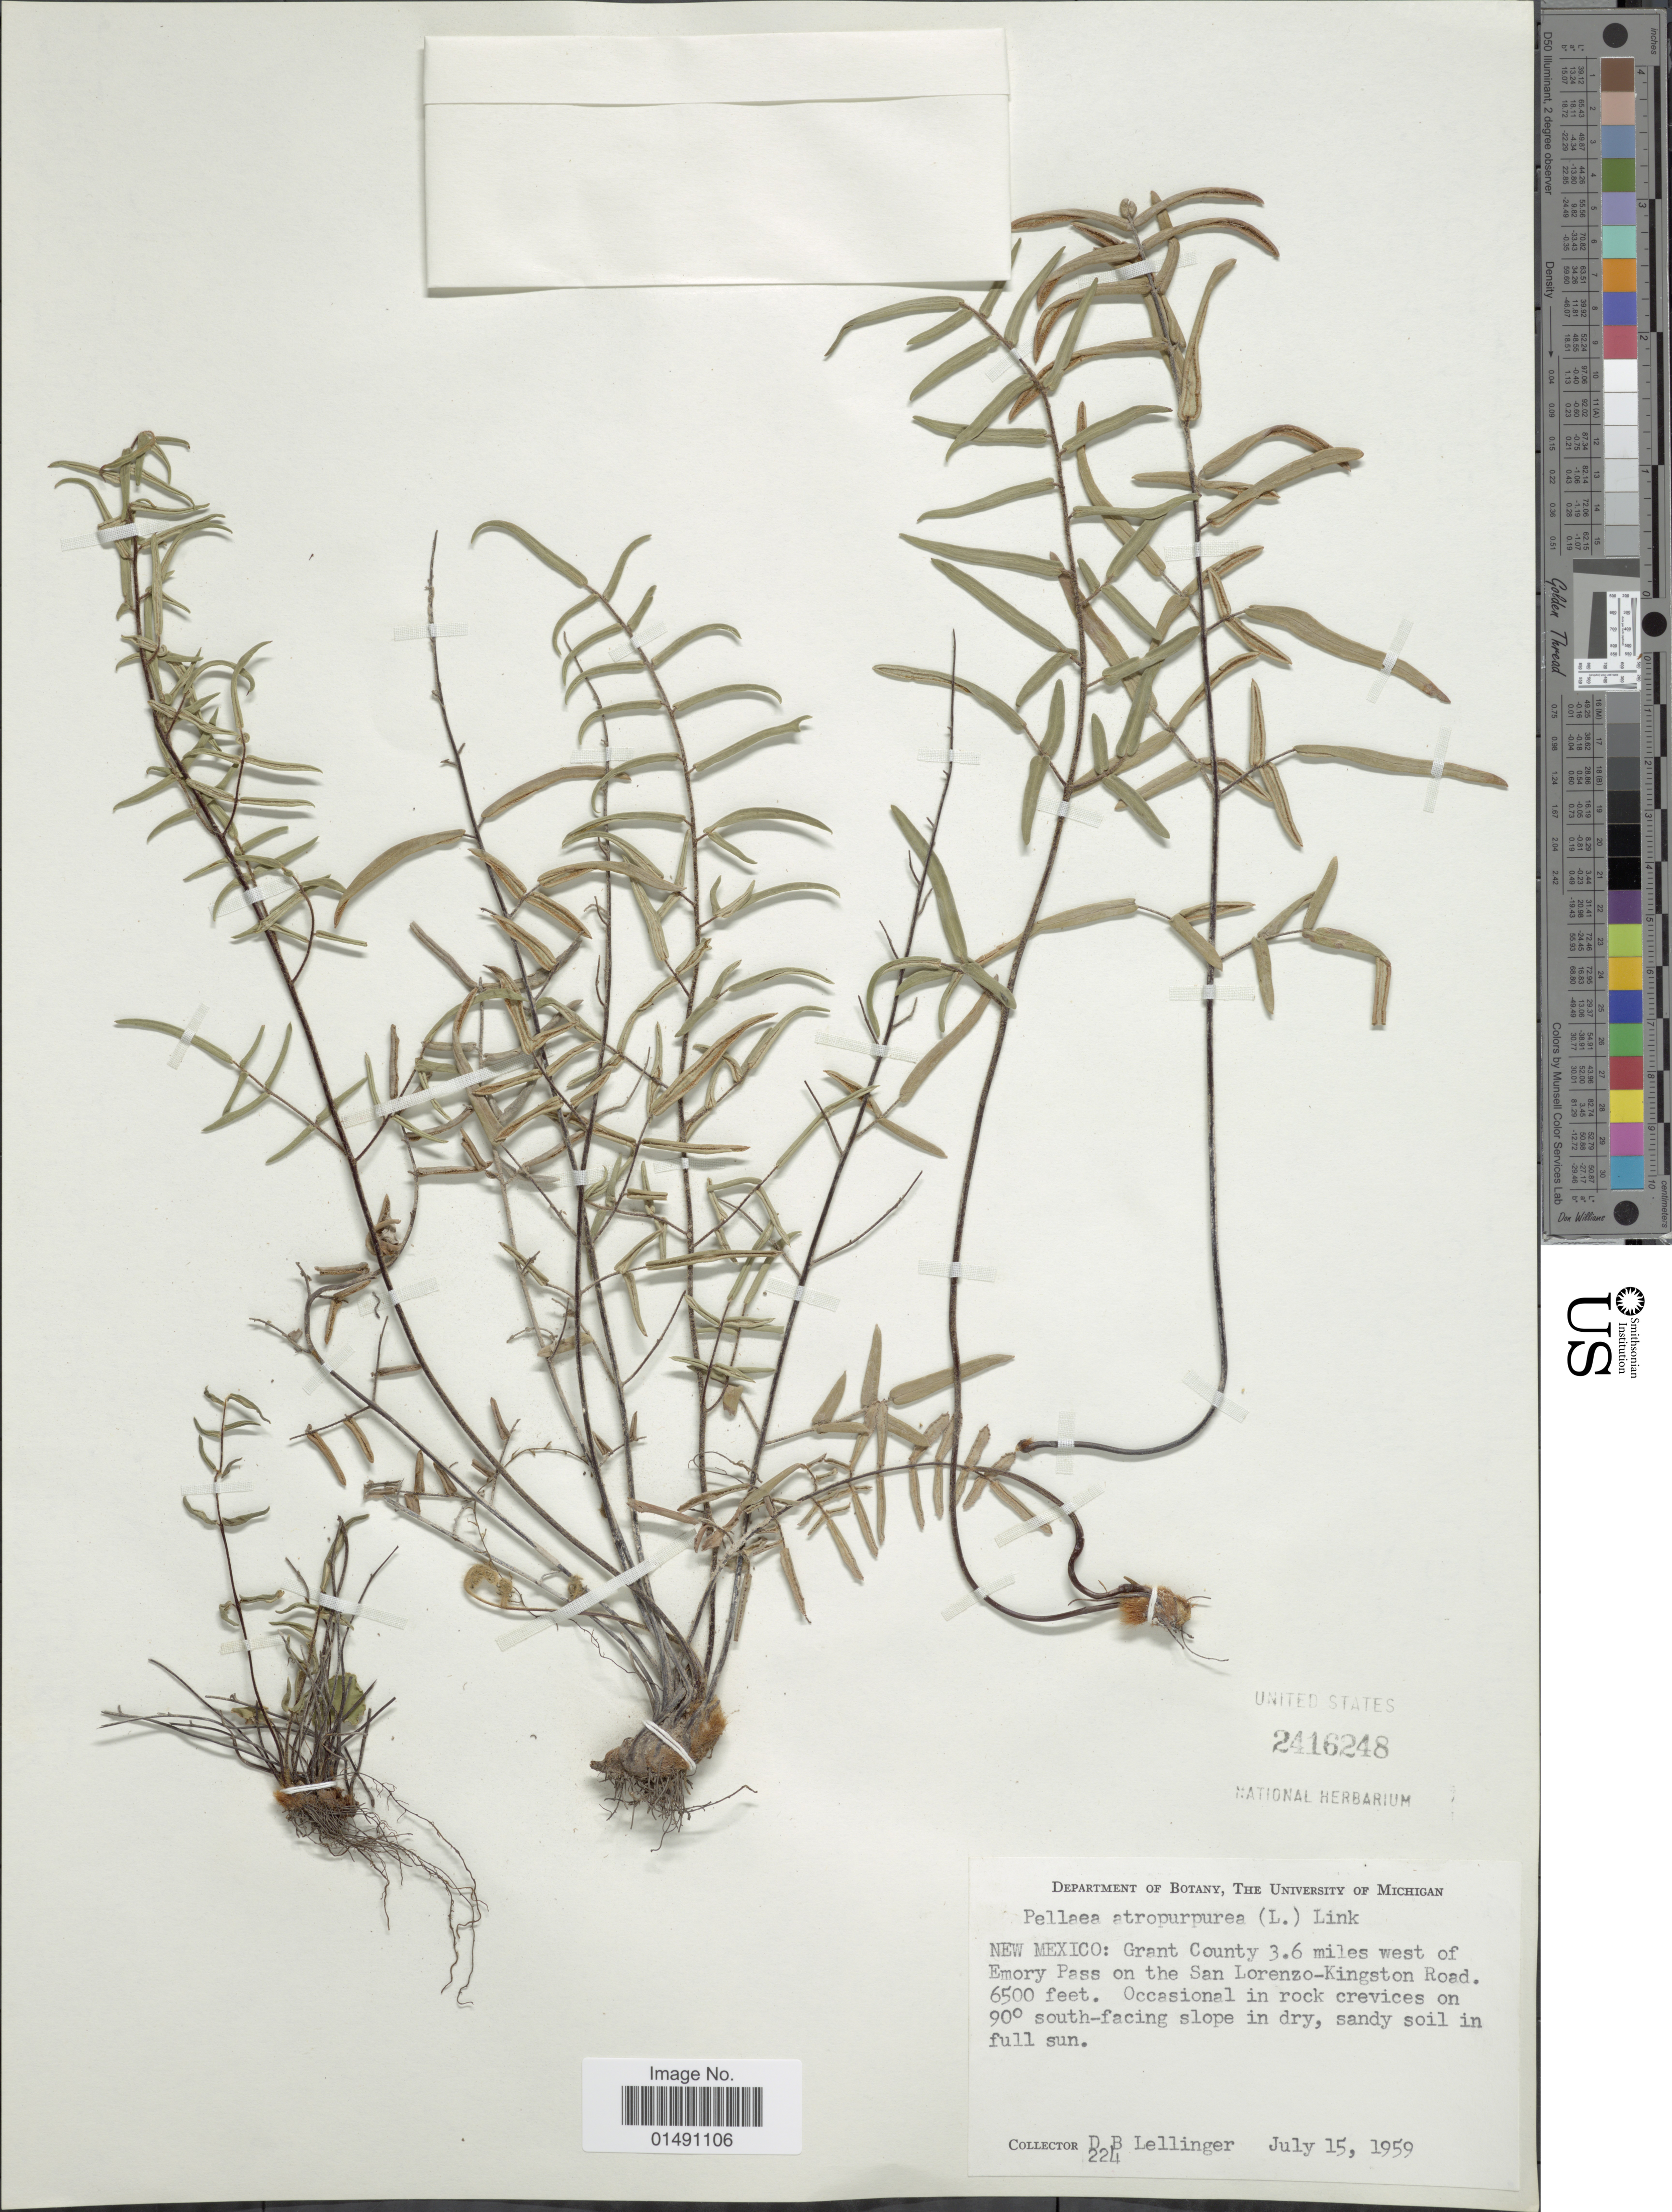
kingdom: Plantae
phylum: Tracheophyta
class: Polypodiopsida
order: Polypodiales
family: Pteridaceae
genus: Pellaea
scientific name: Pellaea atropurpurea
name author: (L.) Link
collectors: D. B. Lellinger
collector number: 224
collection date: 1959-07-15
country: United States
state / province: New Mexico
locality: Grant County 3.6 miles west of Emory Pass on the San Lorenzo-Kingston Road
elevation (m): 1981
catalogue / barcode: US 2416248